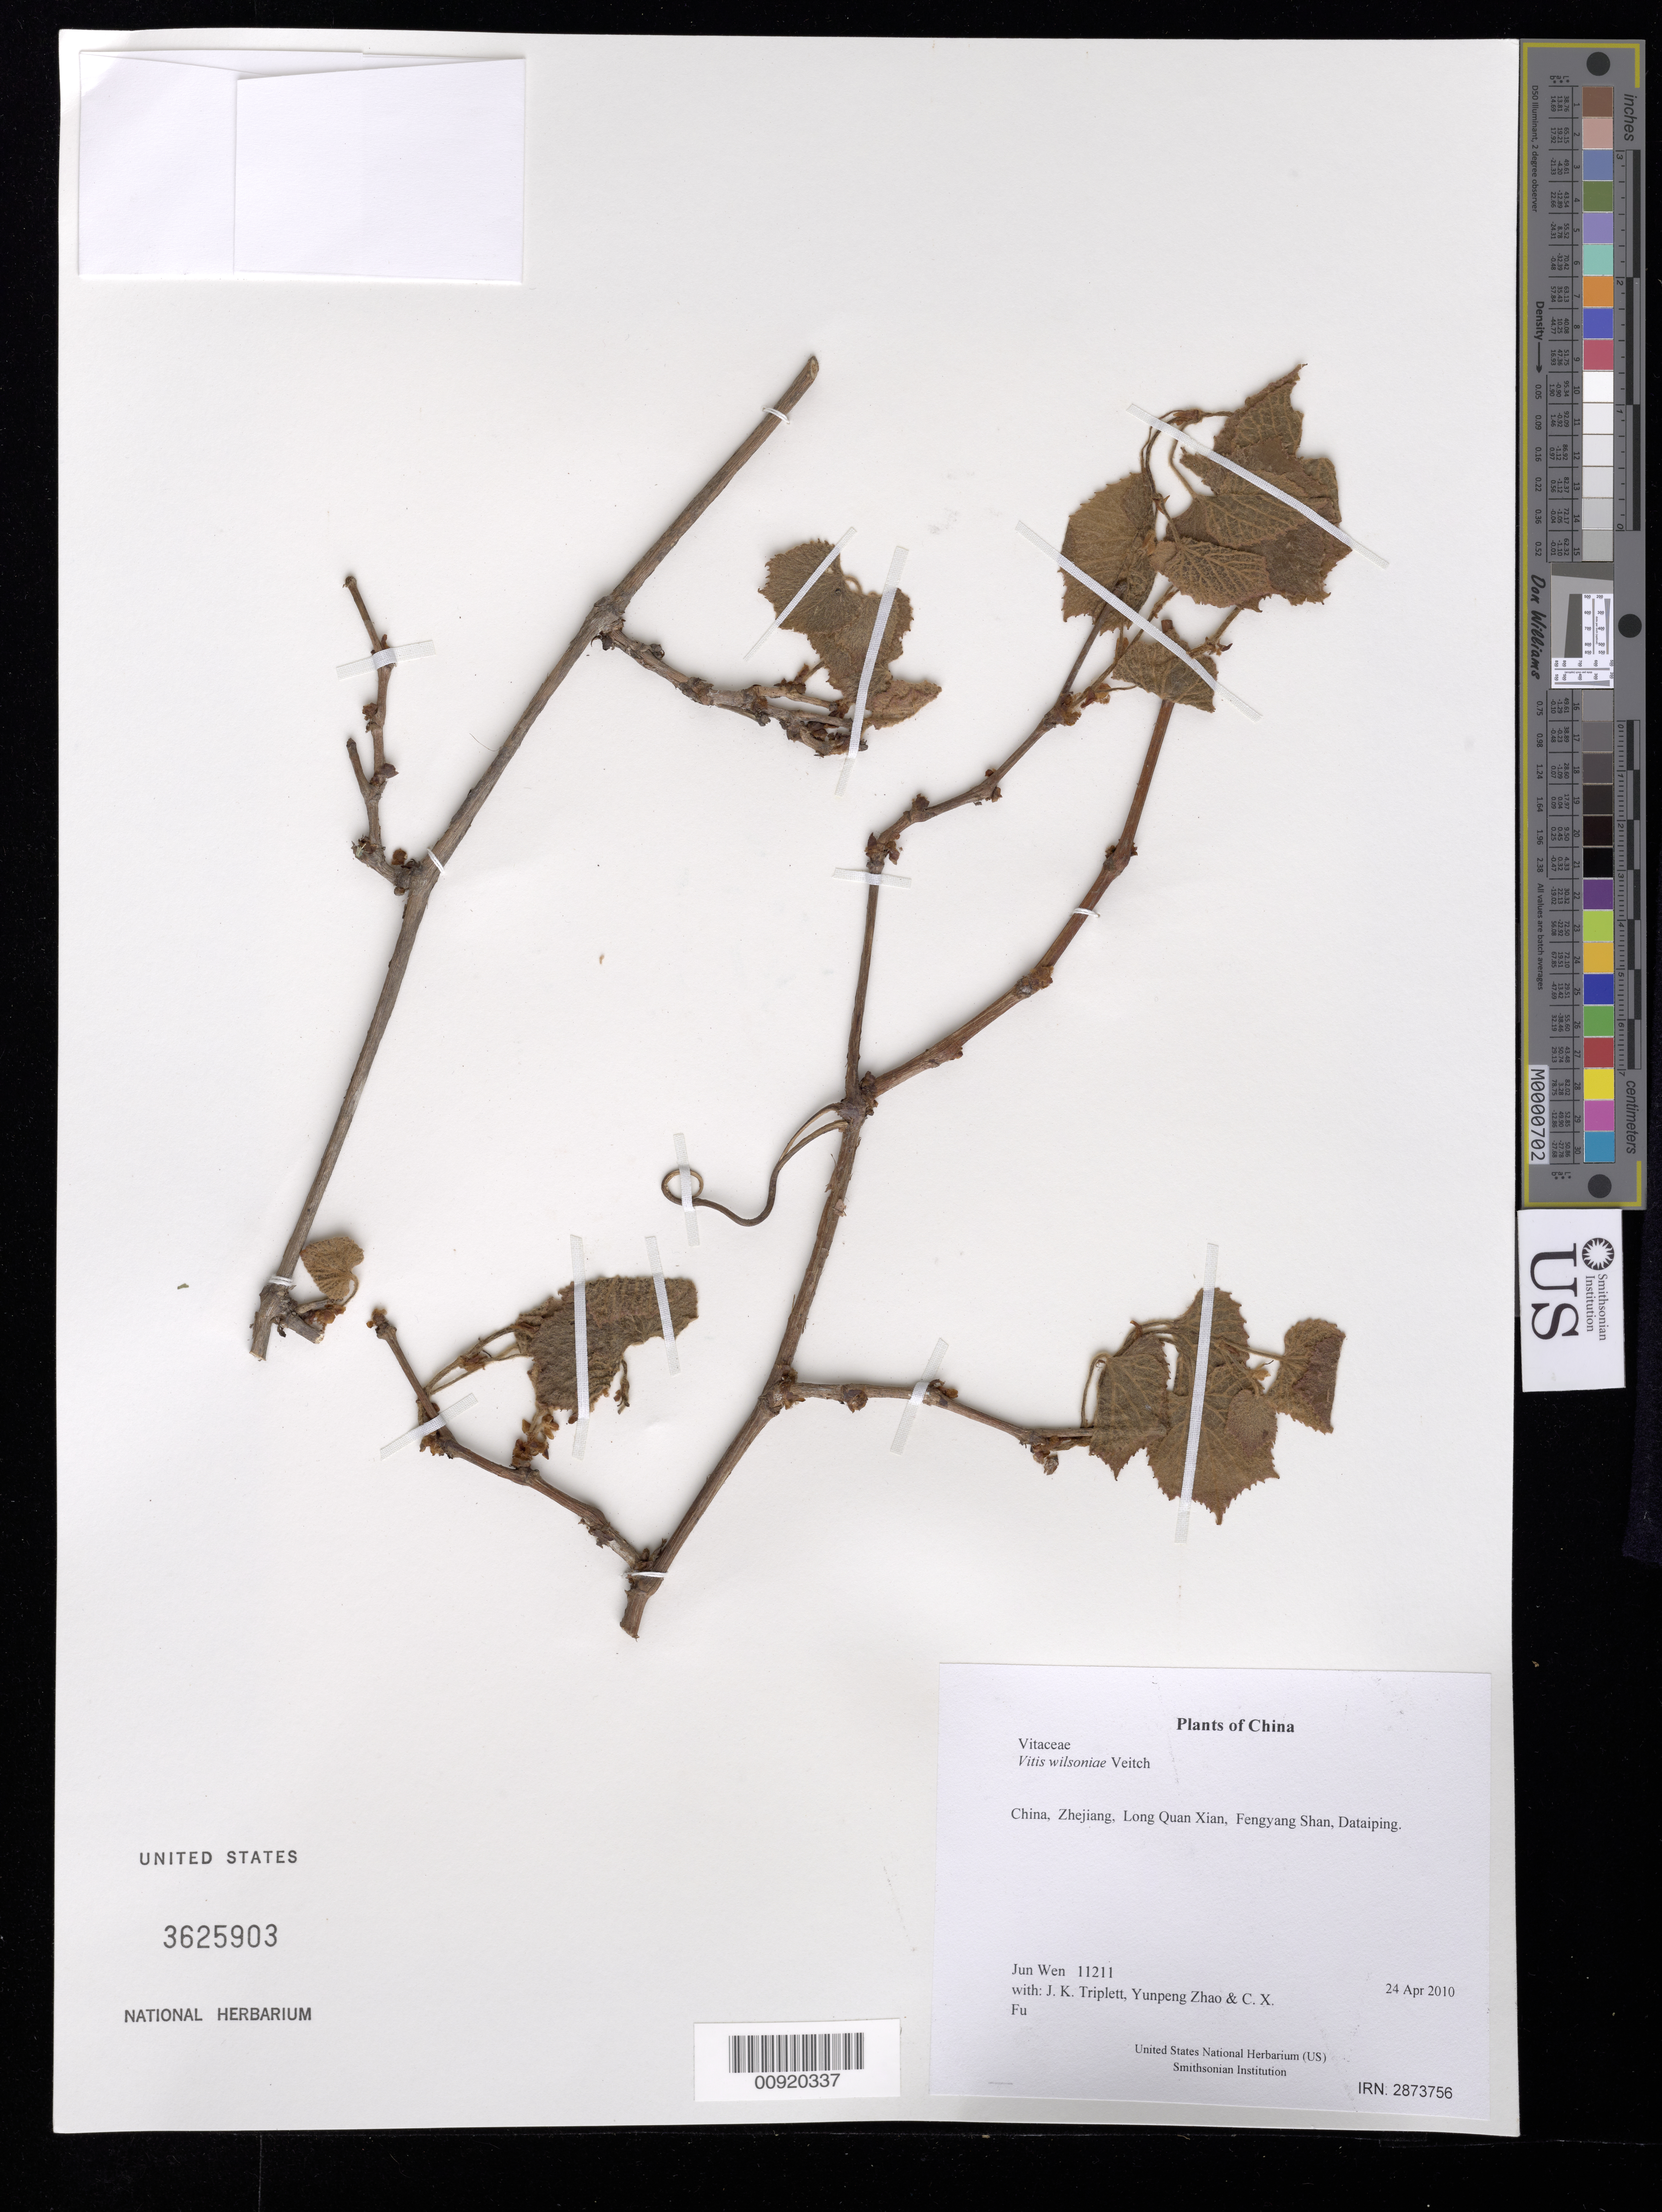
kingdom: Plantae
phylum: Tracheophyta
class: Magnoliopsida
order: Vitales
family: Vitaceae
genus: Vitis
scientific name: Vitis wilsoniae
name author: H.J. Veitch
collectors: J. Wen, J. K. Triplett, Yunpeng Zhao & C. X. Fu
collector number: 11211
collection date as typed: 24 Apr 2010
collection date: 2010-04-24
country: China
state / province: Zhejiang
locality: Long Quan Xian, Fengyang Shan, Dataiping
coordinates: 27 54 52.33 N, 119 10 12.54 E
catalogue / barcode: US 3625903